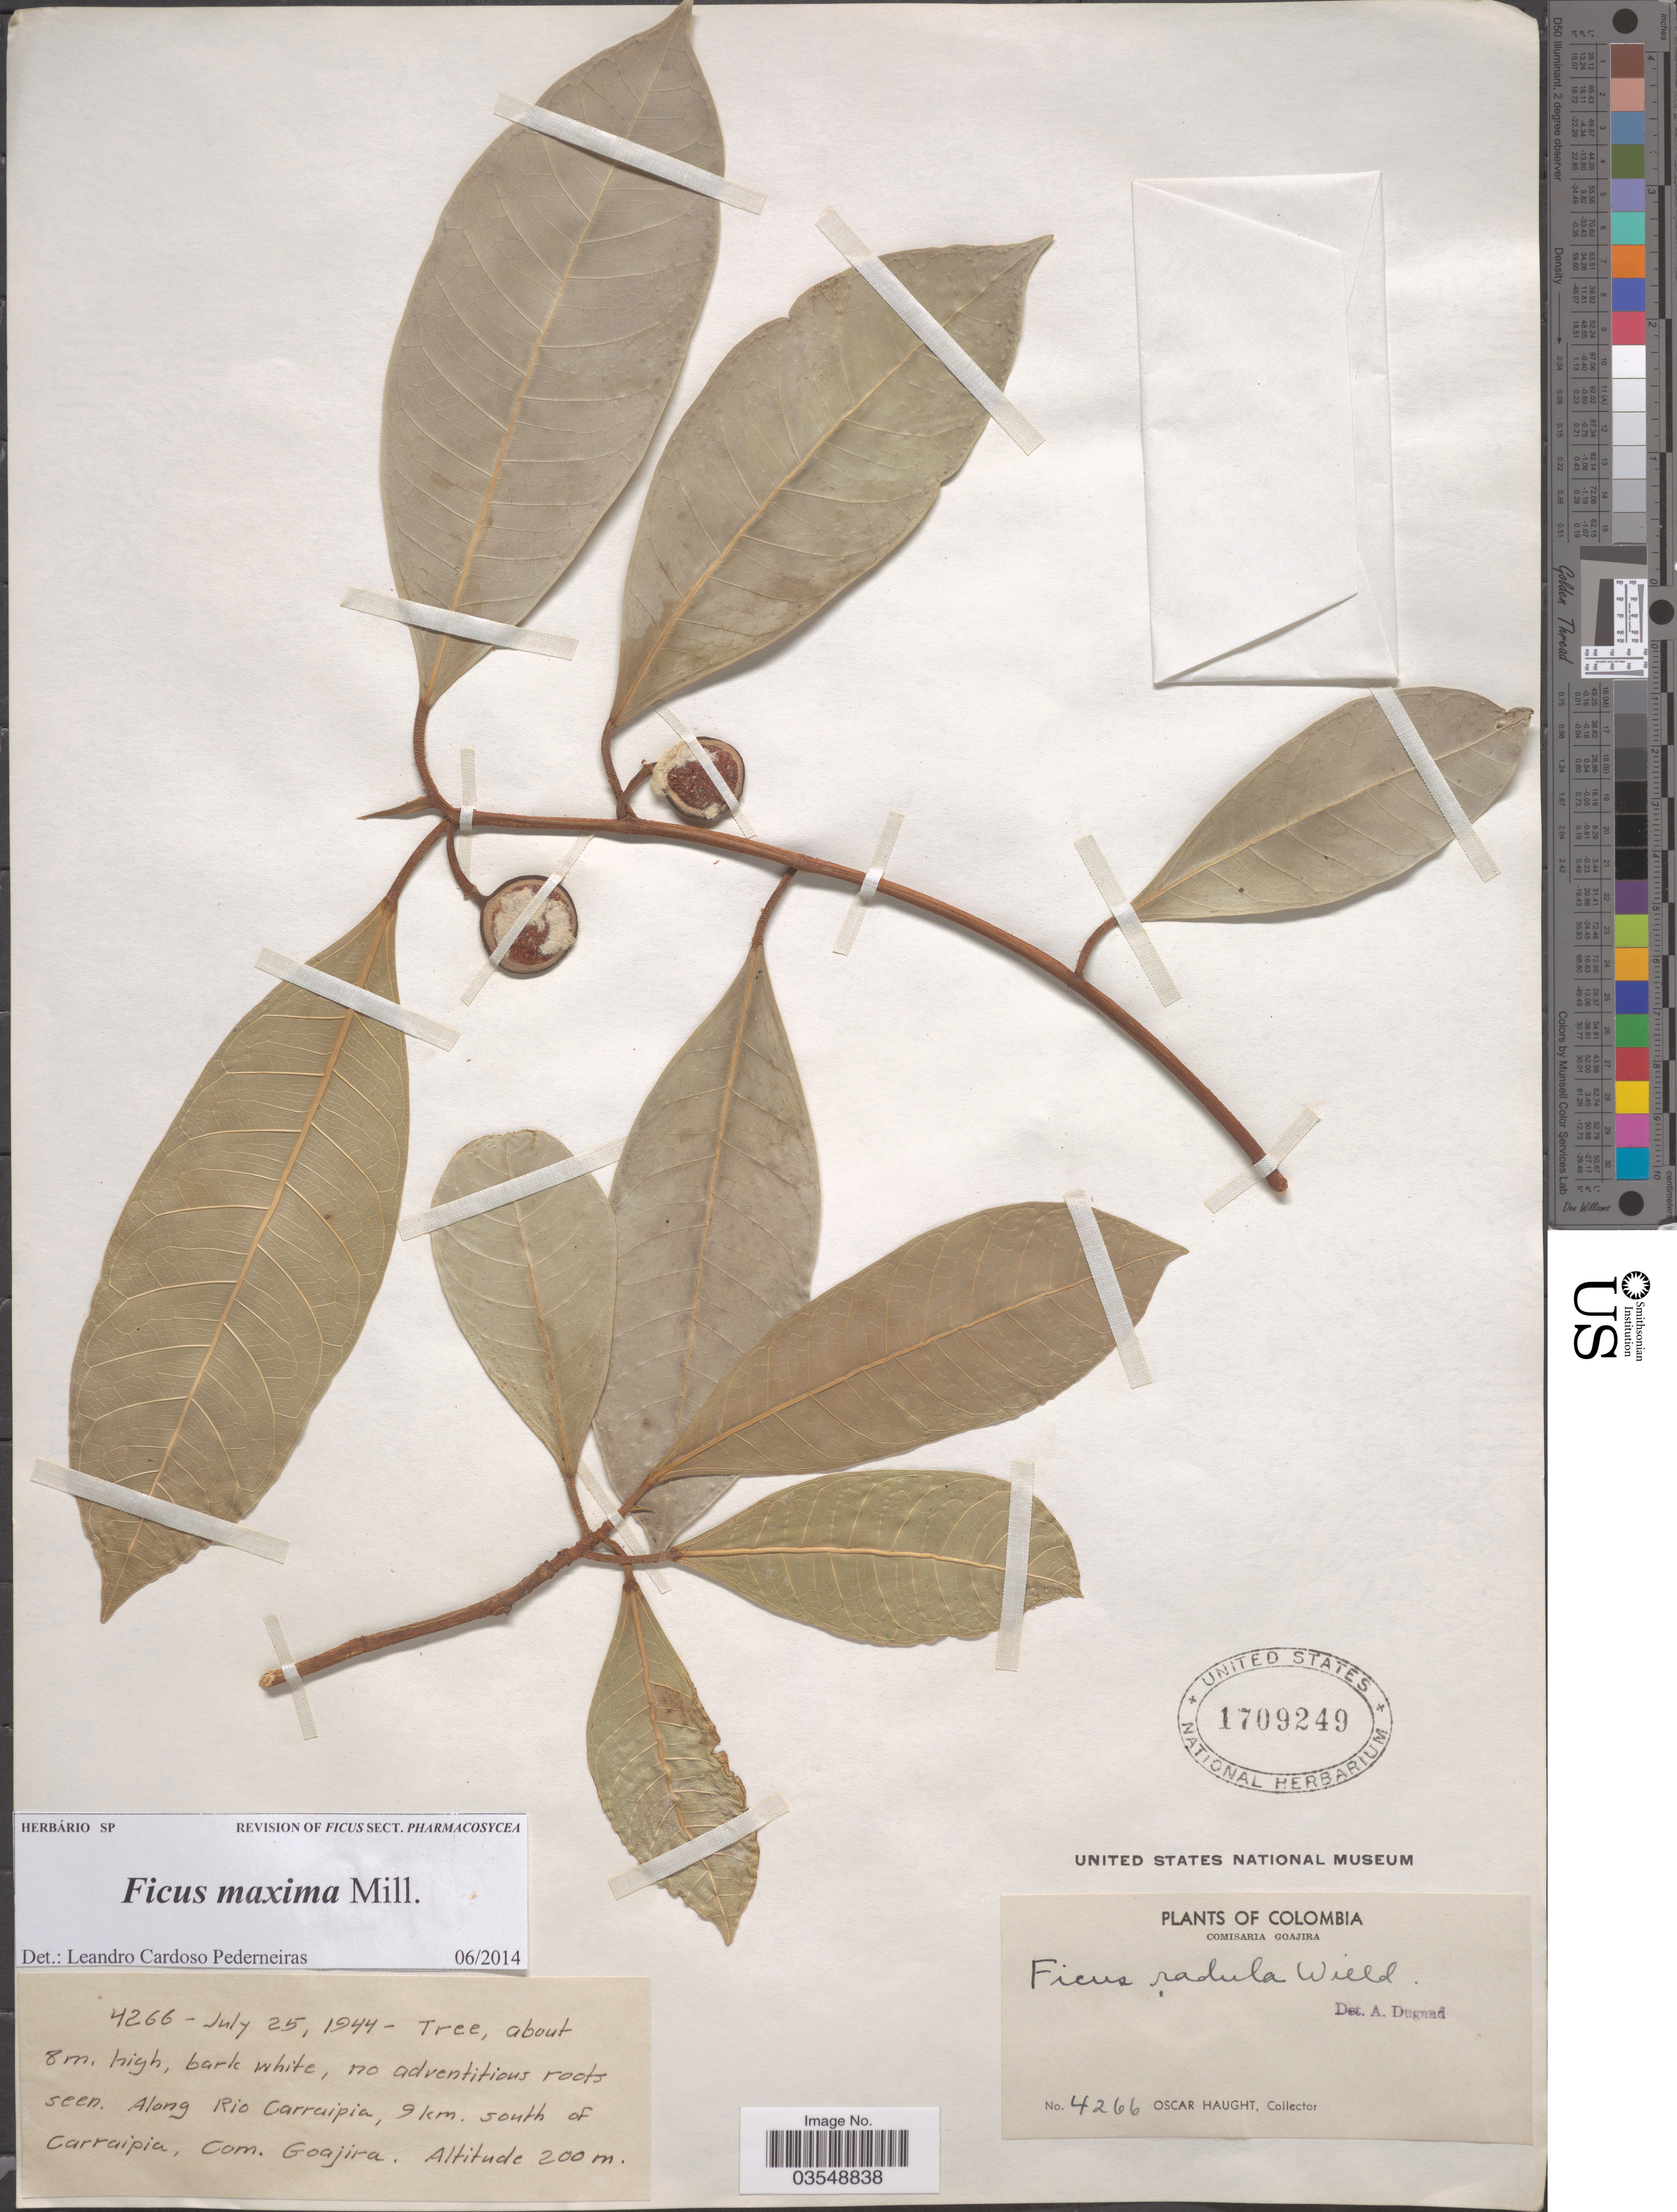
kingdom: Plantae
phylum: Tracheophyta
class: Magnoliopsida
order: Rosales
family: Moraceae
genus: Ficus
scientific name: Ficus maxima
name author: Mill.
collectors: O. L. Haught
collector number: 4266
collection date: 1944-07-25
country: Colombia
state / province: La Guajira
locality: Along Rio Carraipia, 9 km. south of Carraipia, Comisaria Goajira.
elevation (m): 200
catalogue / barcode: US 1709249